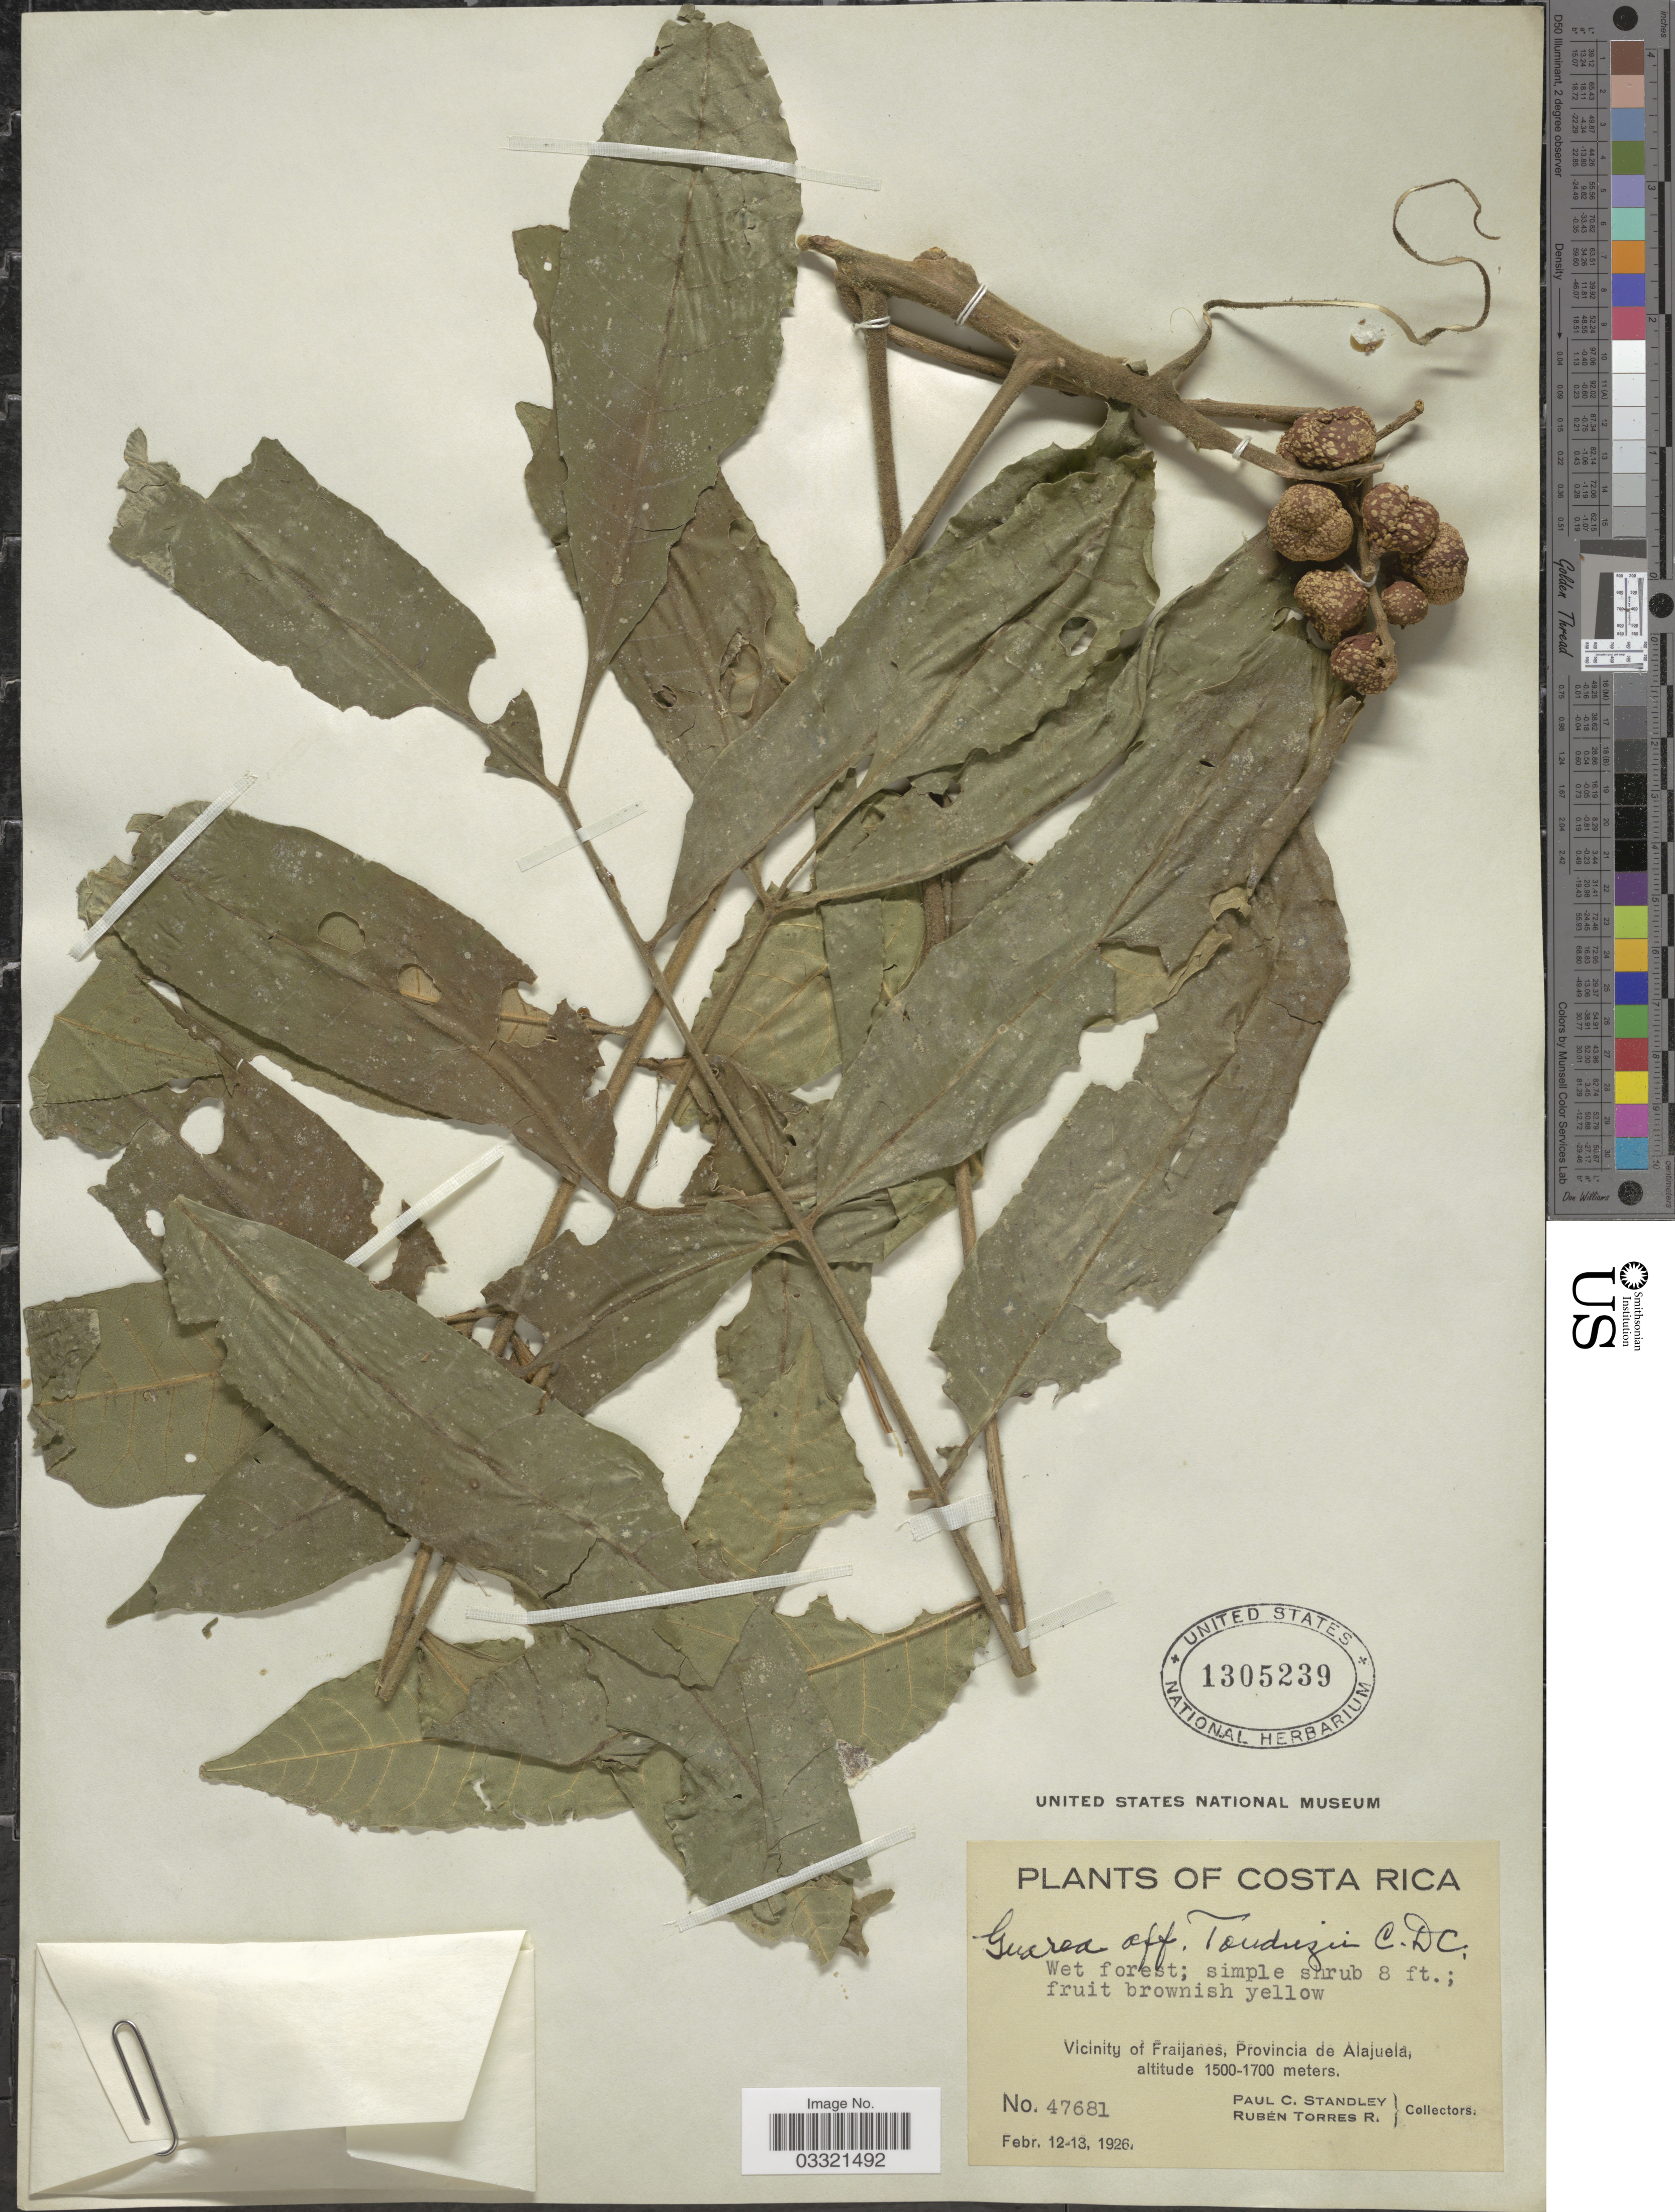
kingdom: Plantae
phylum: Tracheophyta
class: Magnoliopsida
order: Sapindales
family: Meliaceae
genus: Guarea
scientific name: Guarea tonduzii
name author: C. DC.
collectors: P. C. Standley & R. Torres Rojas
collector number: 47681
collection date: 1926-02-12/1926-02-13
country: Costa Rica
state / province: Alajuela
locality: Vicinity of Fraijanes.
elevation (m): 1500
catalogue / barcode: US 1305239